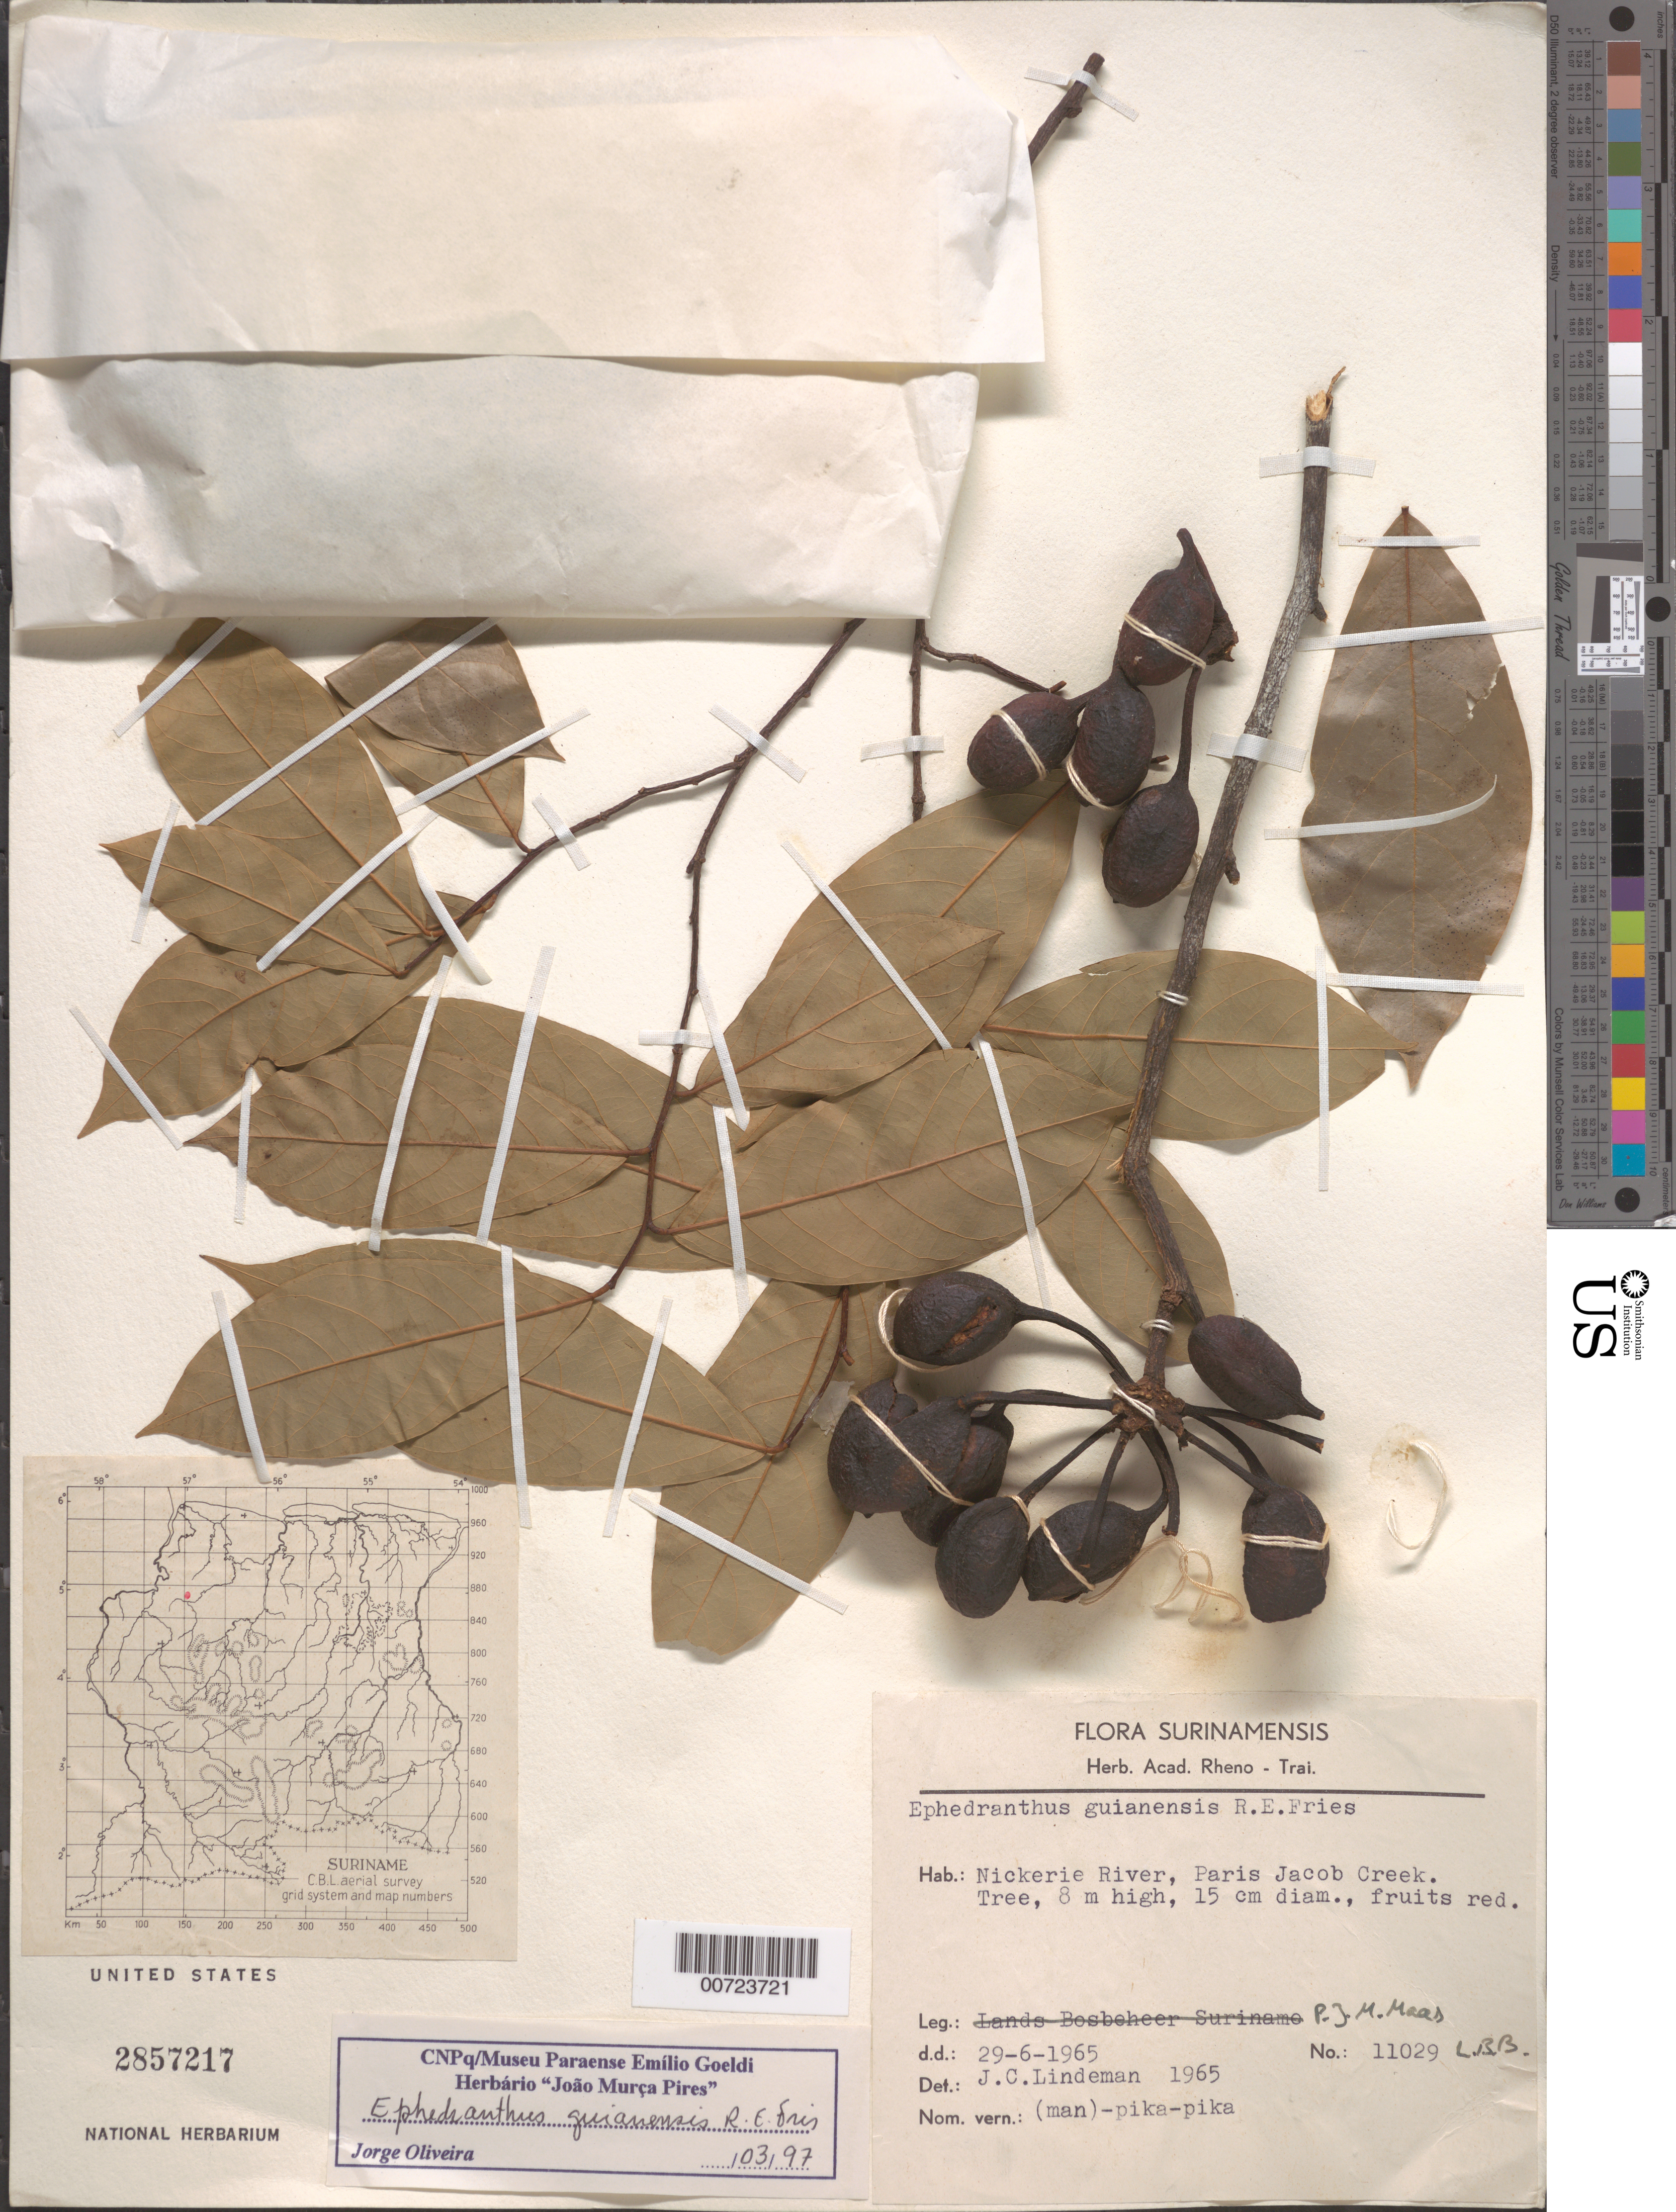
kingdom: Plantae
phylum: Tracheophyta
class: Magnoliopsida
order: Magnoliales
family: Annonaceae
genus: Ephedranthus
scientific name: Ephedranthus guianensis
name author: R.E. Fr.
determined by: Oliveira, J.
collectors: P. Maas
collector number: LBB 11029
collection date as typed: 29-Jun-65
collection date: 1965-06-29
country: Suriname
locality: Nickerie R., Paris Jacob Creek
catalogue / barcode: US 2857217